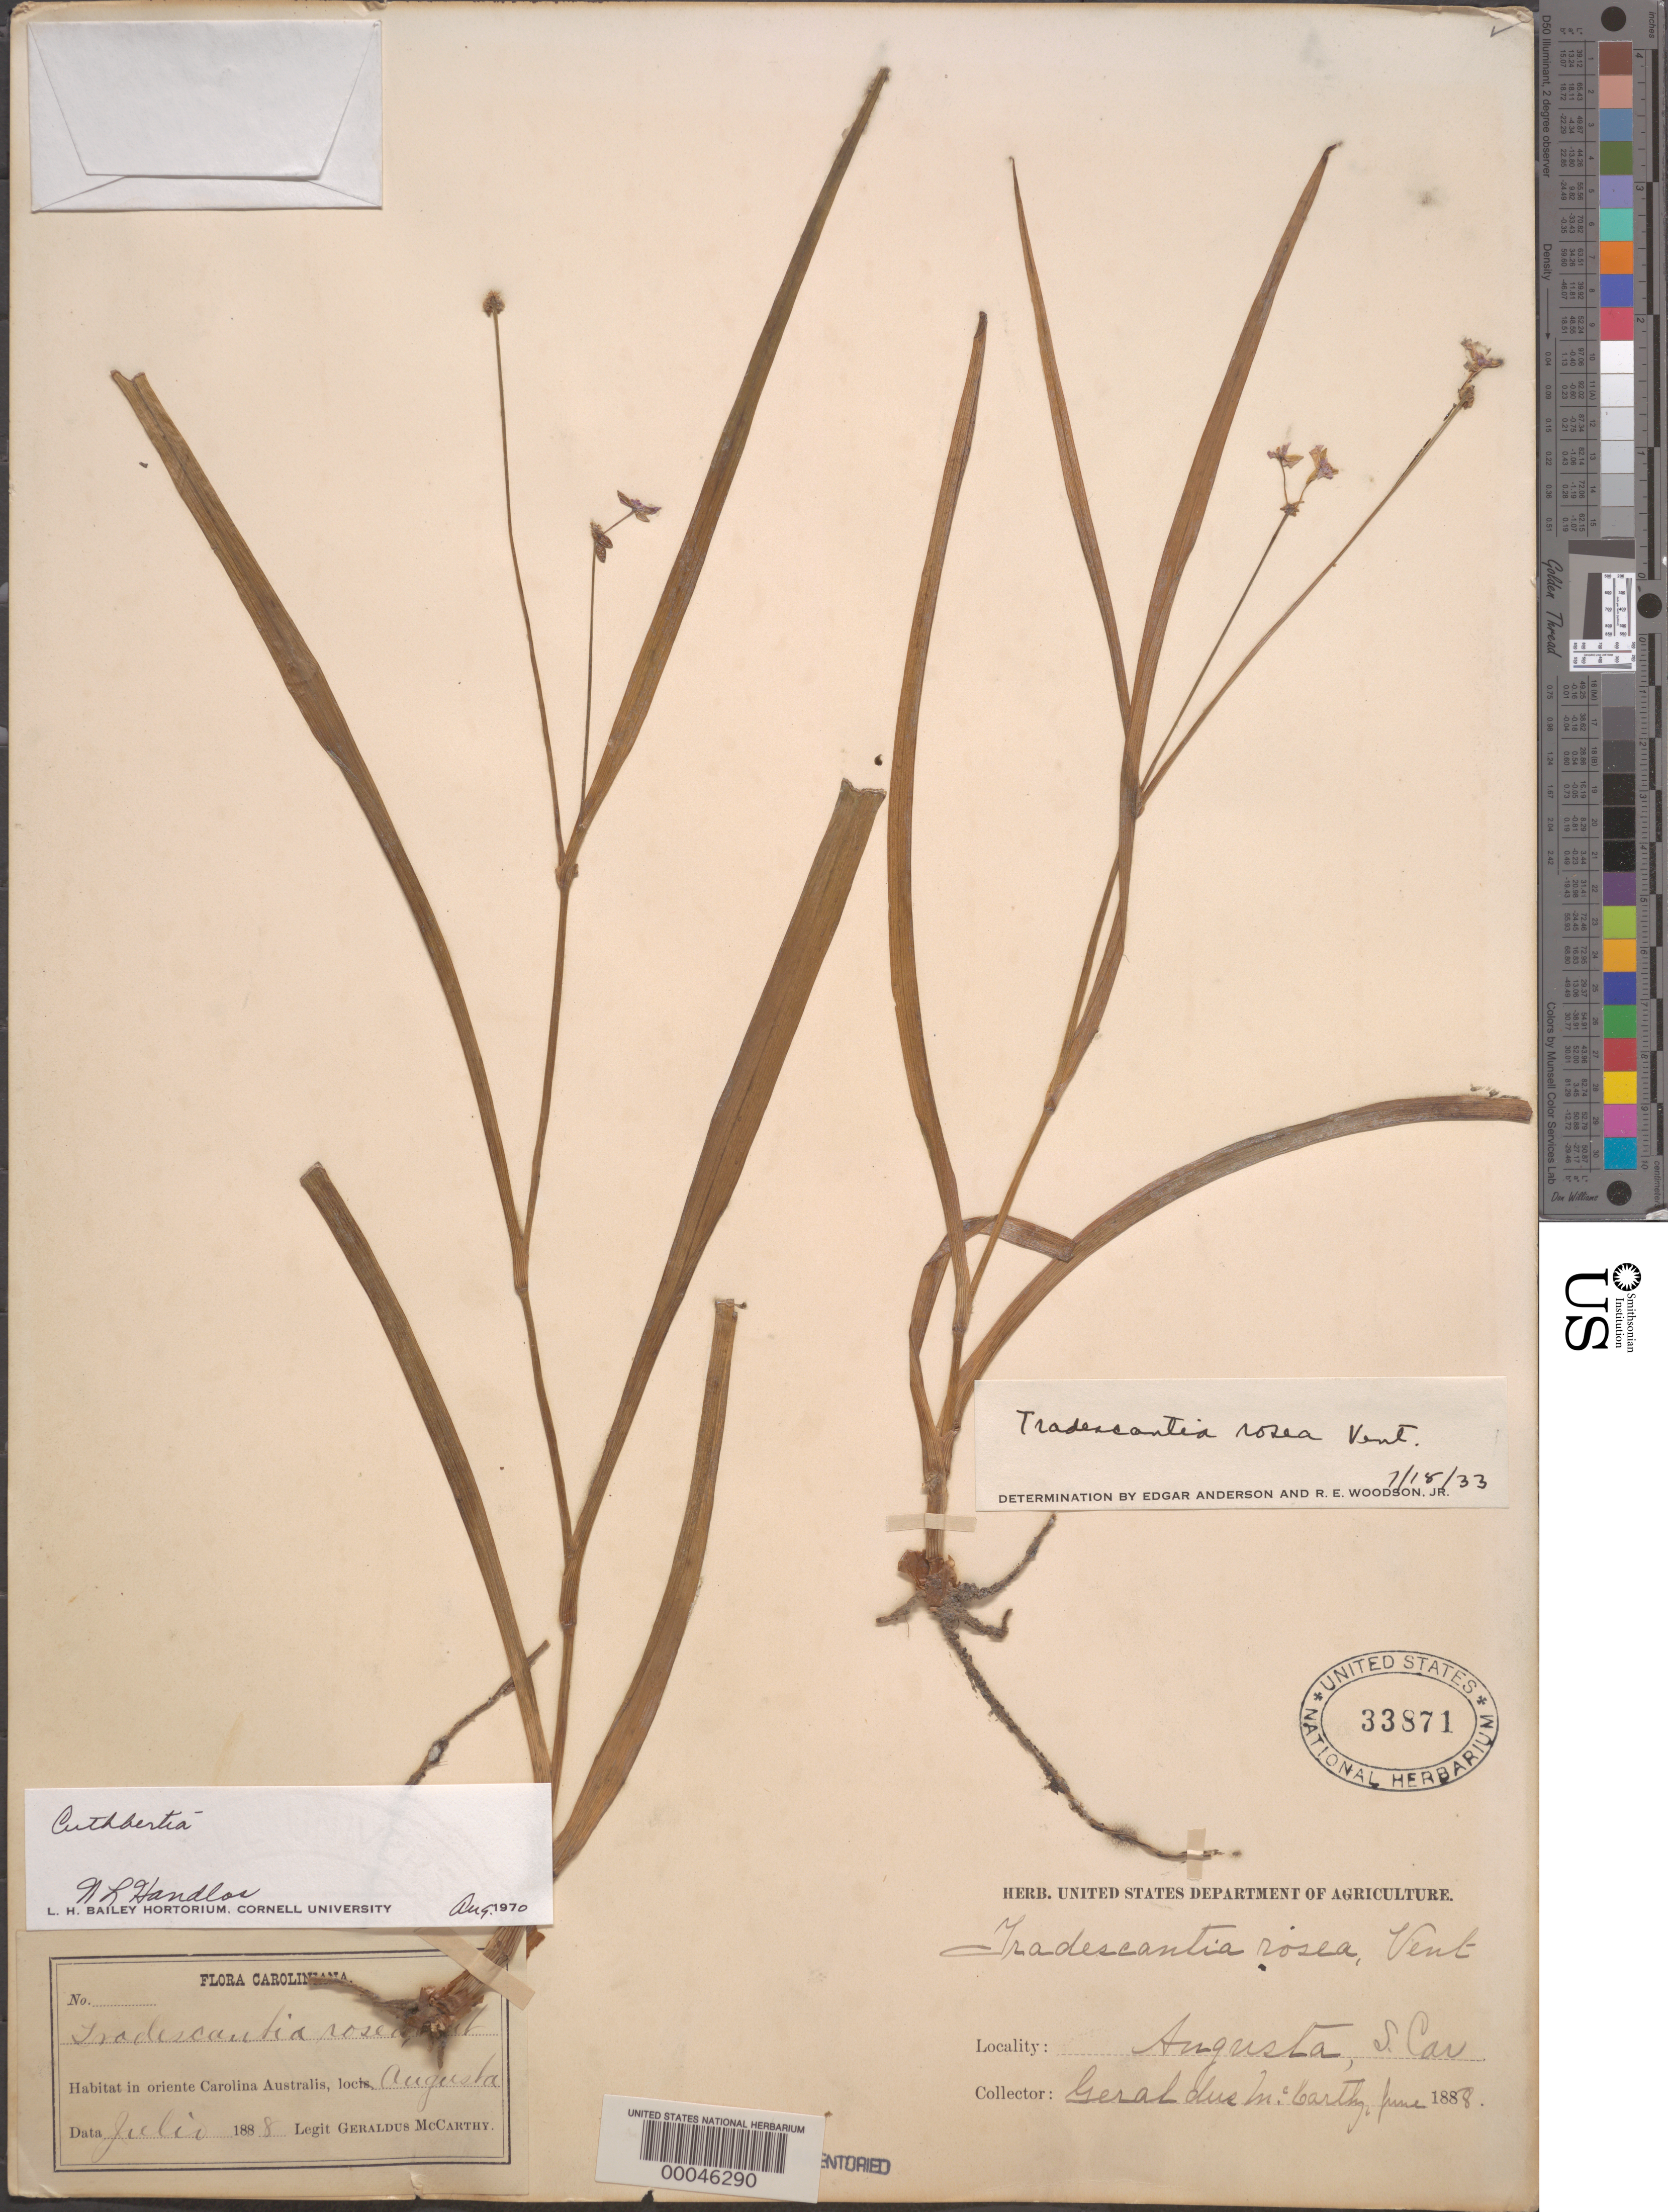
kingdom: Plantae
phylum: Tracheophyta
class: Liliopsida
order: Commelinales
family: Commelinaceae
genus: Cuthbertia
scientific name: Cuthbertia rosea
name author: (Vent.) Small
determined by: Strong, Mark T., (BOT), Smithsonian Institution - National Museum of Natural History (UNITED STATES)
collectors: G. McCarthy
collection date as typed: Jul 1888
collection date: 1888-07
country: United States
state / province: South Carolina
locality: Augusta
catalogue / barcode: US 33871